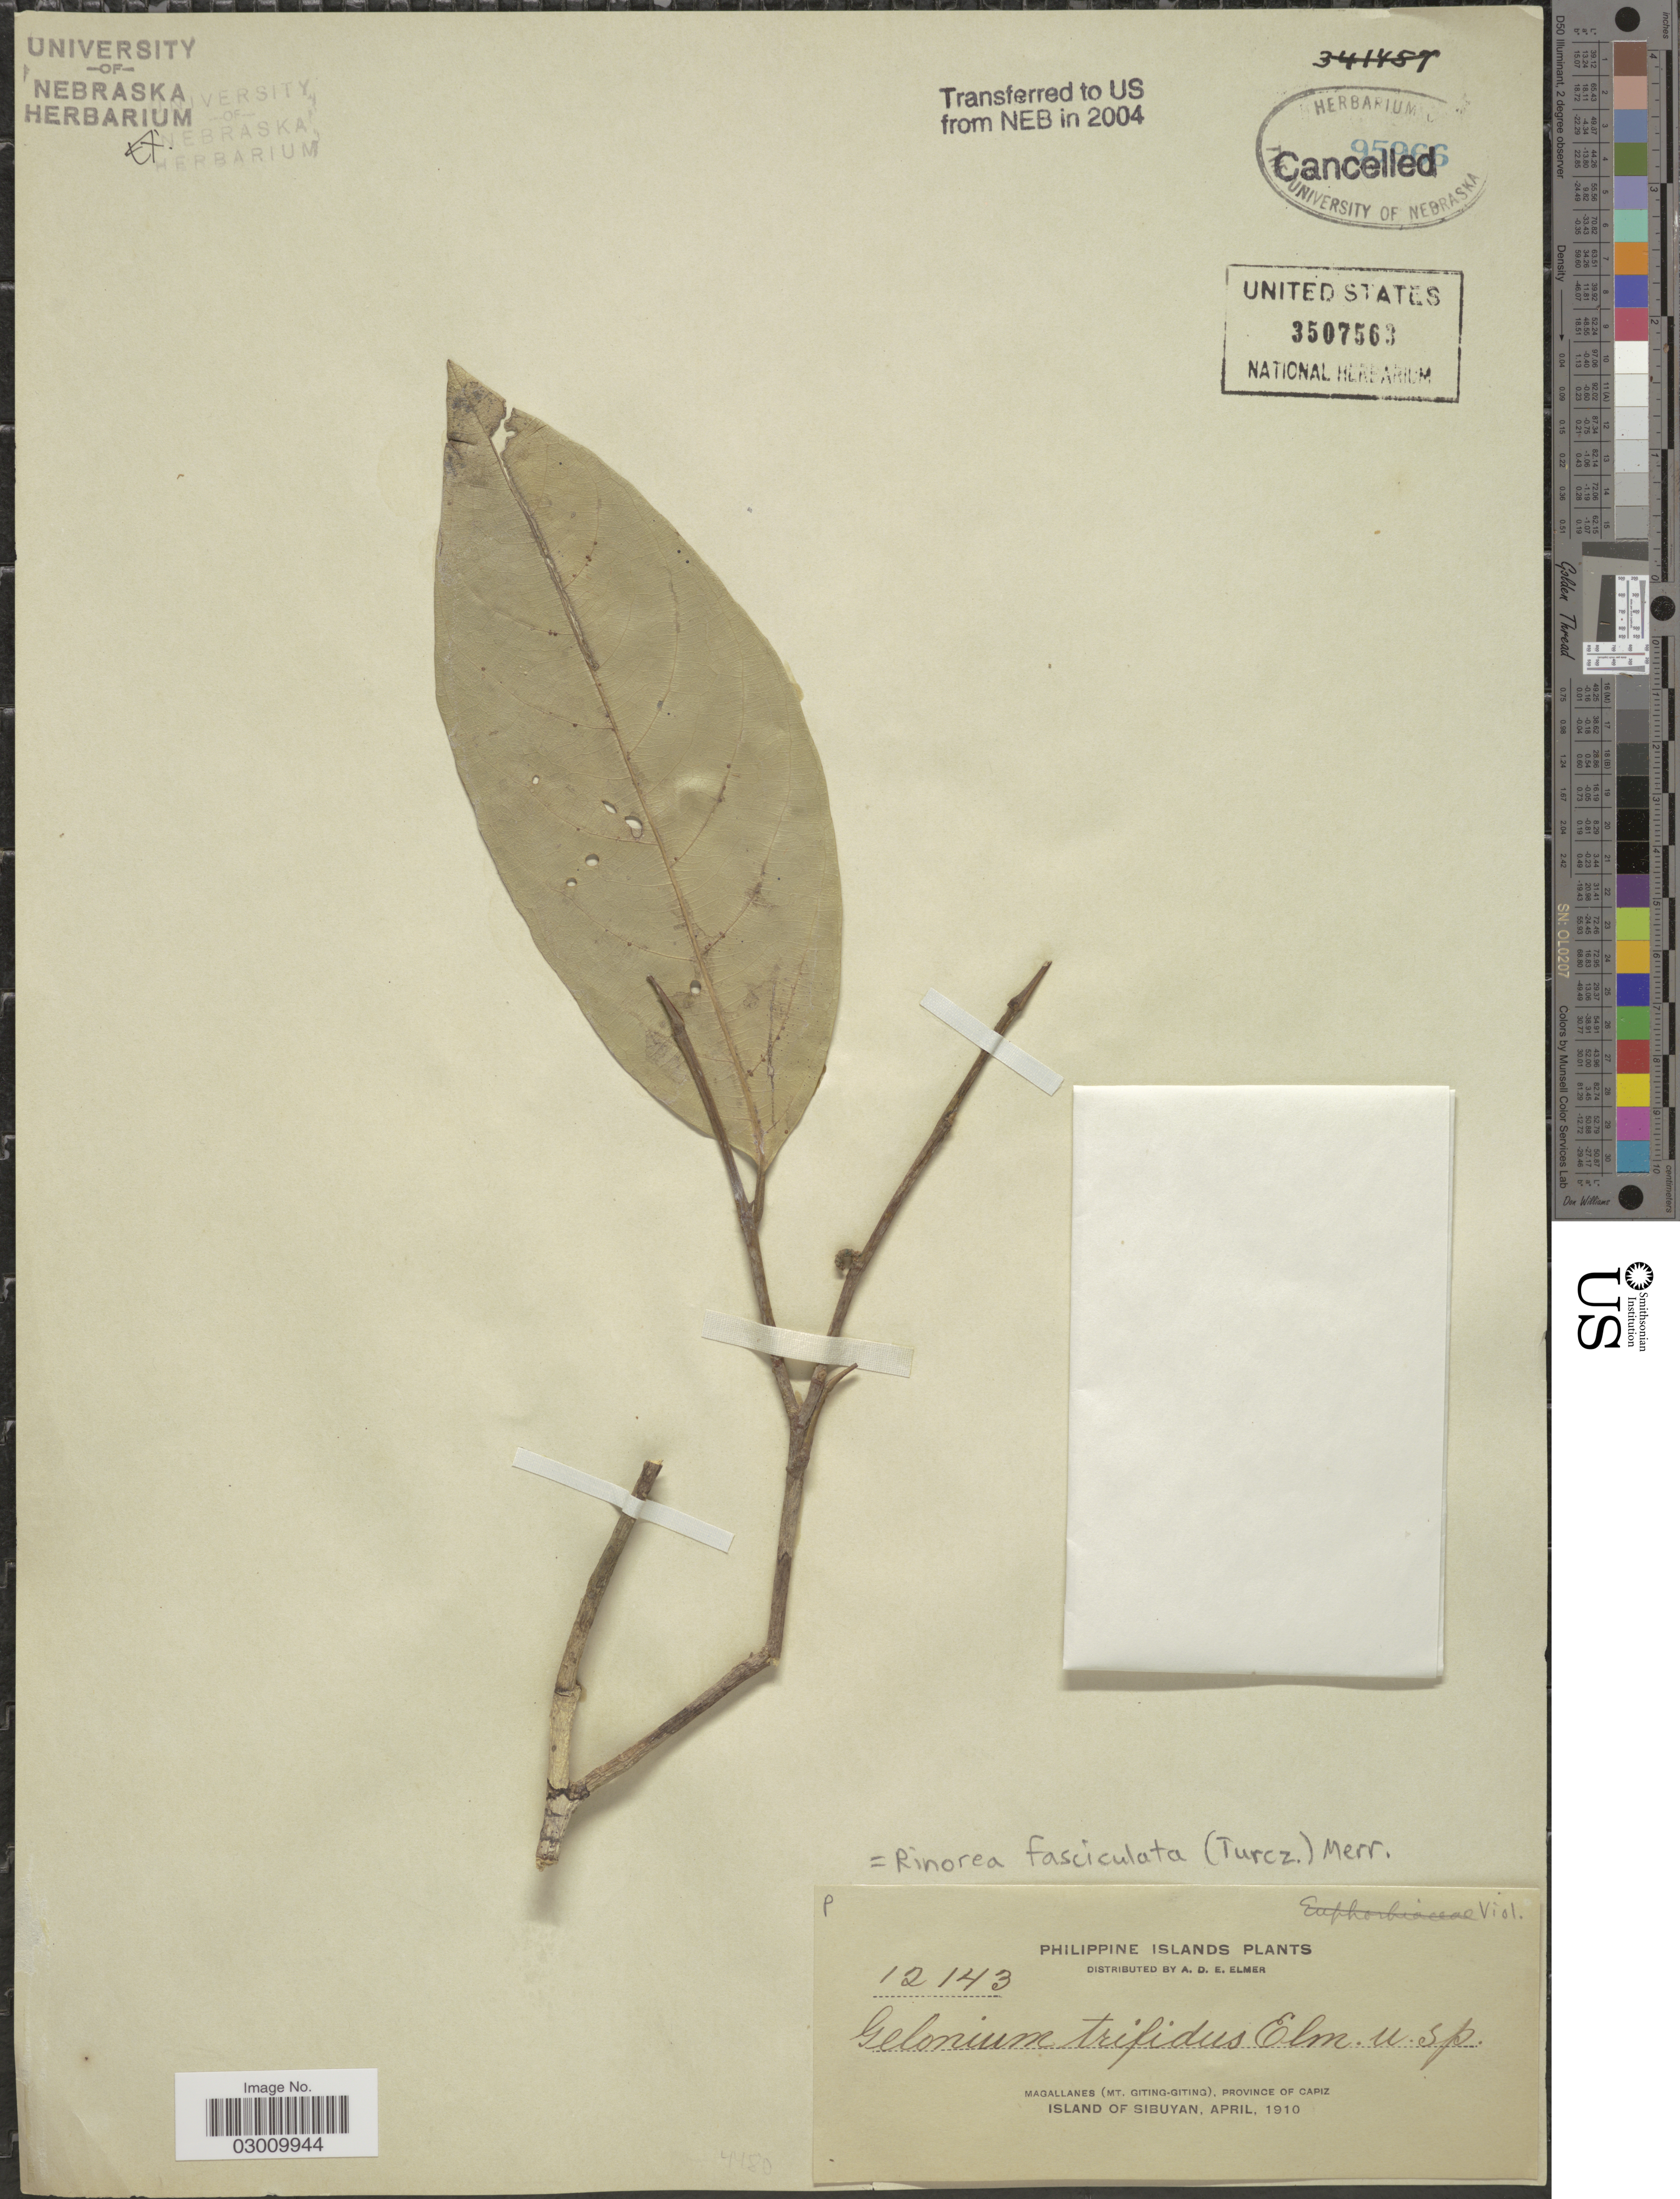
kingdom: Plantae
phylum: Tracheophyta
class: Magnoliopsida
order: Malpighiales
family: Violaceae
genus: Rinorea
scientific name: Rinorea fasciculata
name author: (Turcz.) Vil.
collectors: A. D. E. Elmer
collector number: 12143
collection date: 1910-04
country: Philippines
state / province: Western Visayas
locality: Magallanes (Mt. Giting-Giting), Province of Capiz. Island of Sibuyan.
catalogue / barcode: US 3507563